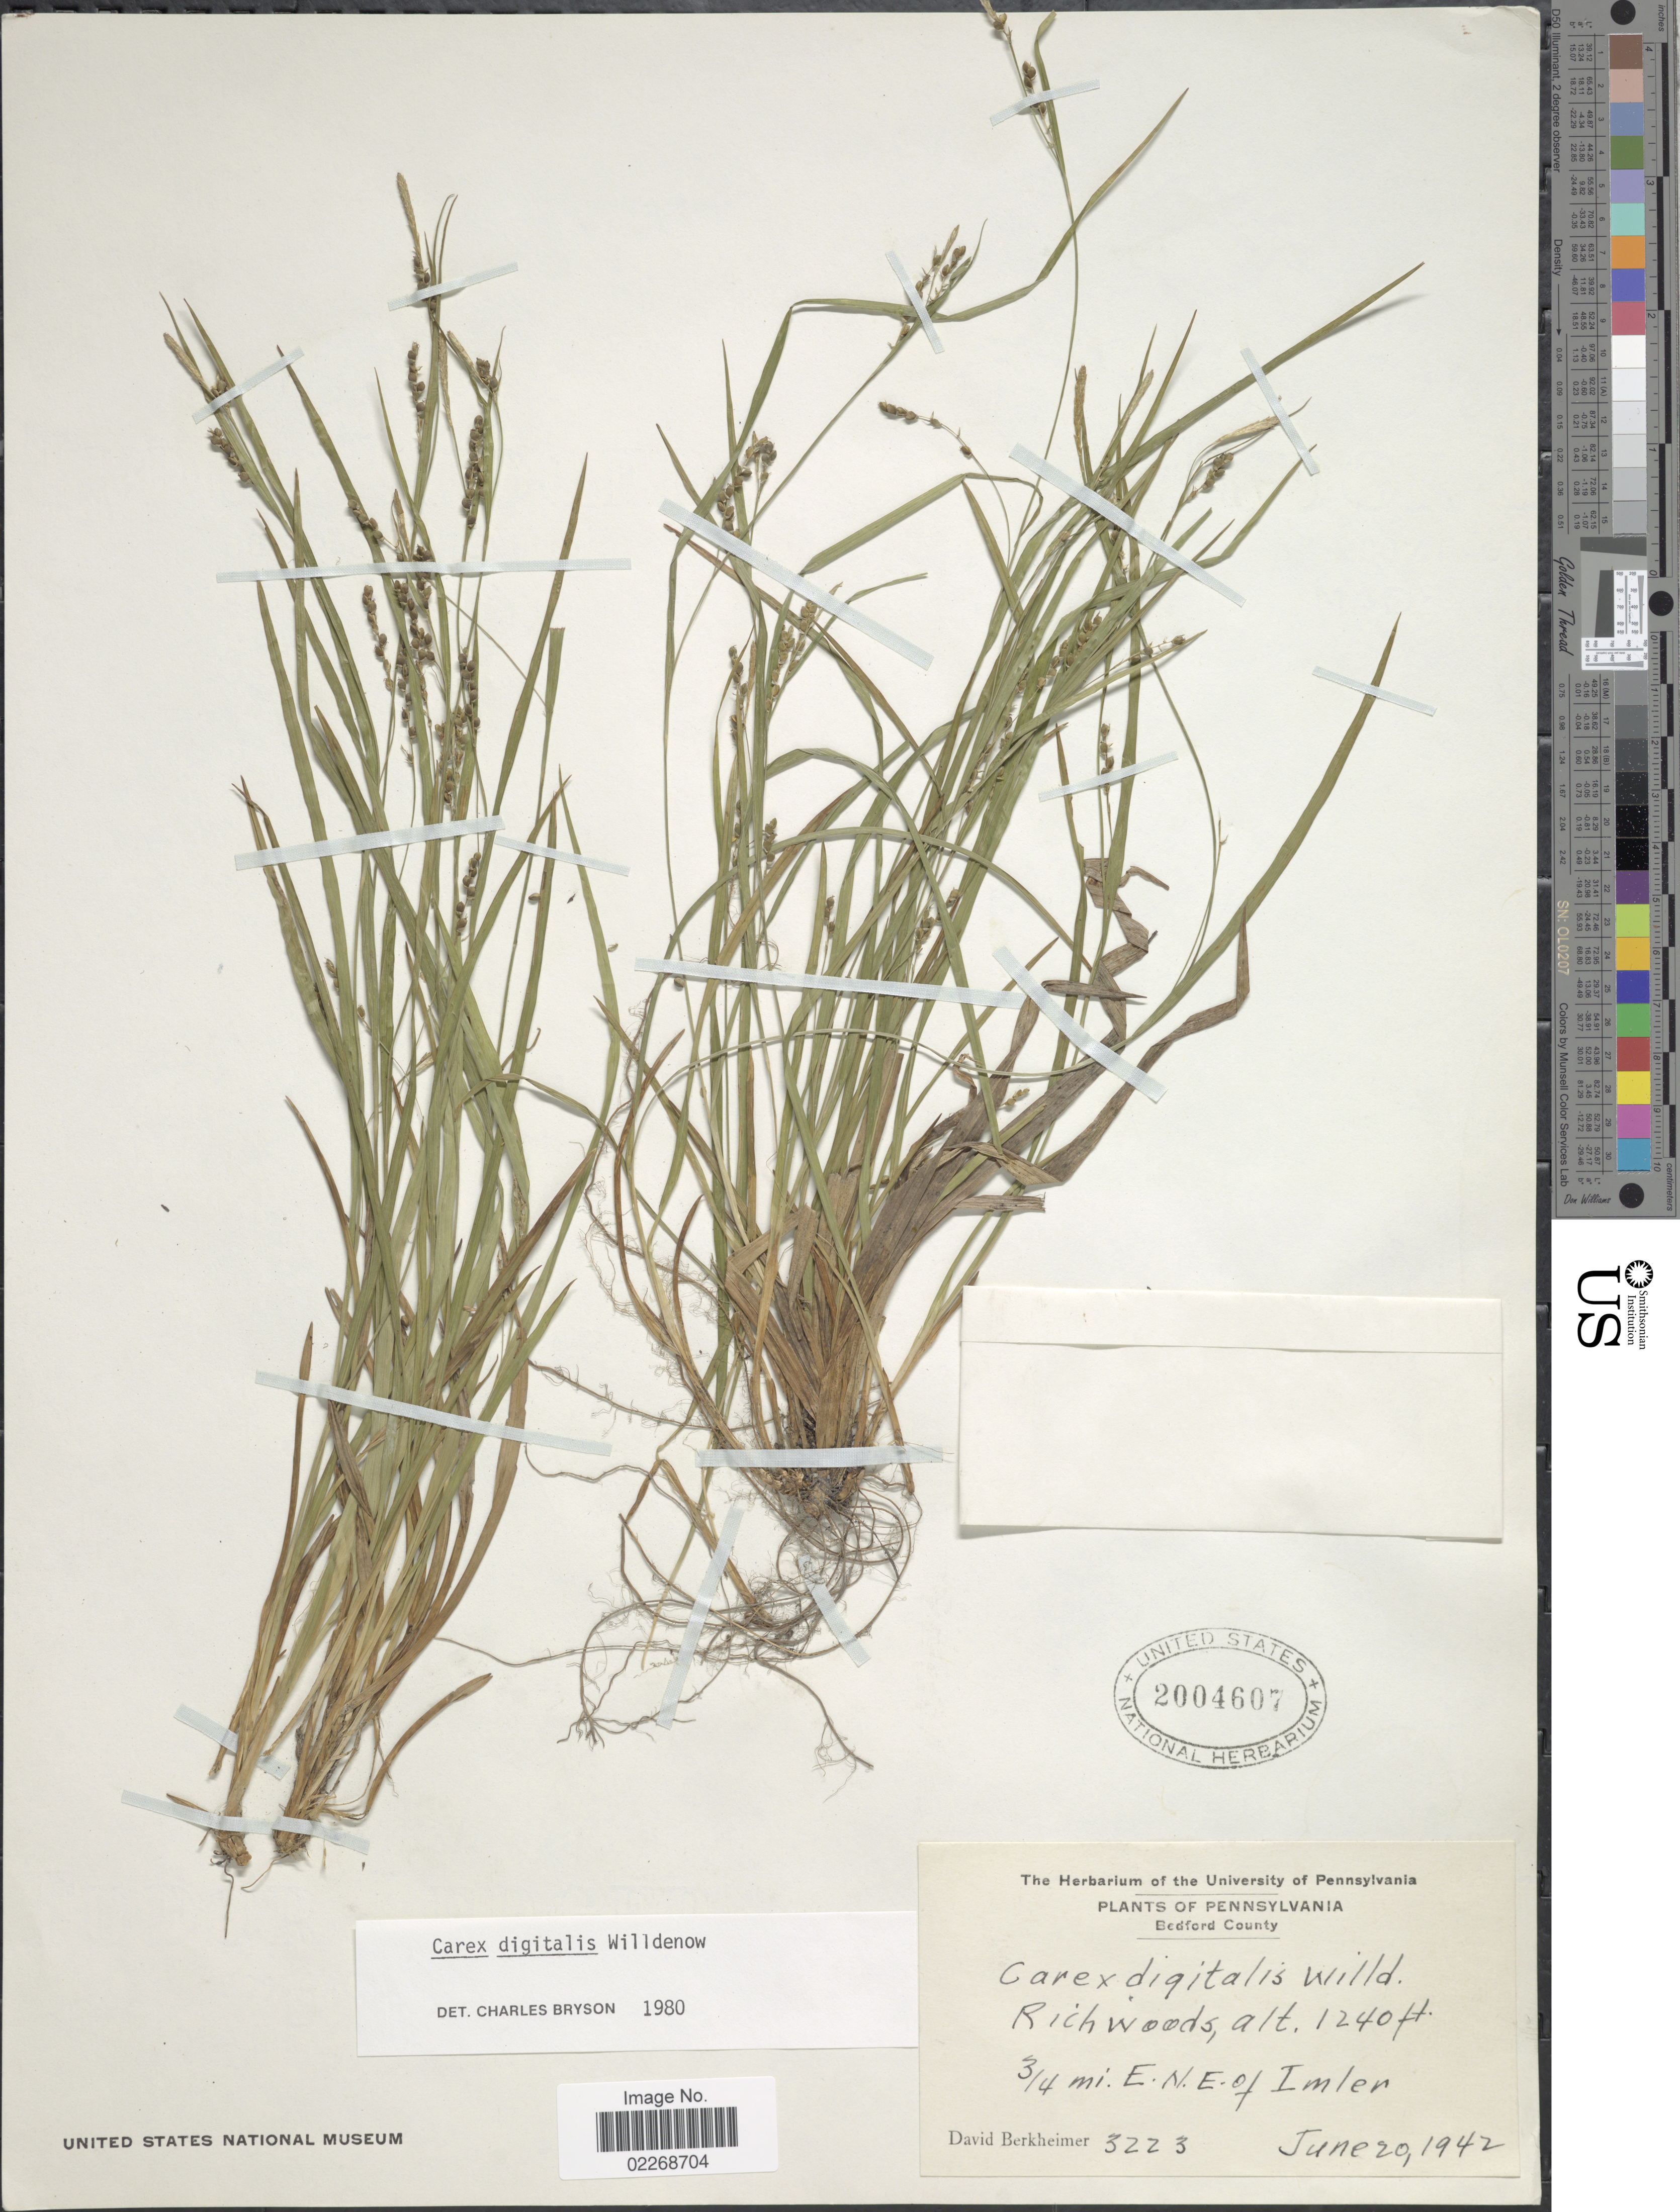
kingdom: Plantae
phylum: Tracheophyta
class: Liliopsida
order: Poales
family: Cyperaceae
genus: Carex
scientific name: Carex digitalis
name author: Willd.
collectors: D. Berkheimer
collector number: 3223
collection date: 1942-06-20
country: United States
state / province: Pennsylvania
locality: Bedford County. Richwoods. 3/4 mi. E.N.E. of Imler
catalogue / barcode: US 2004607